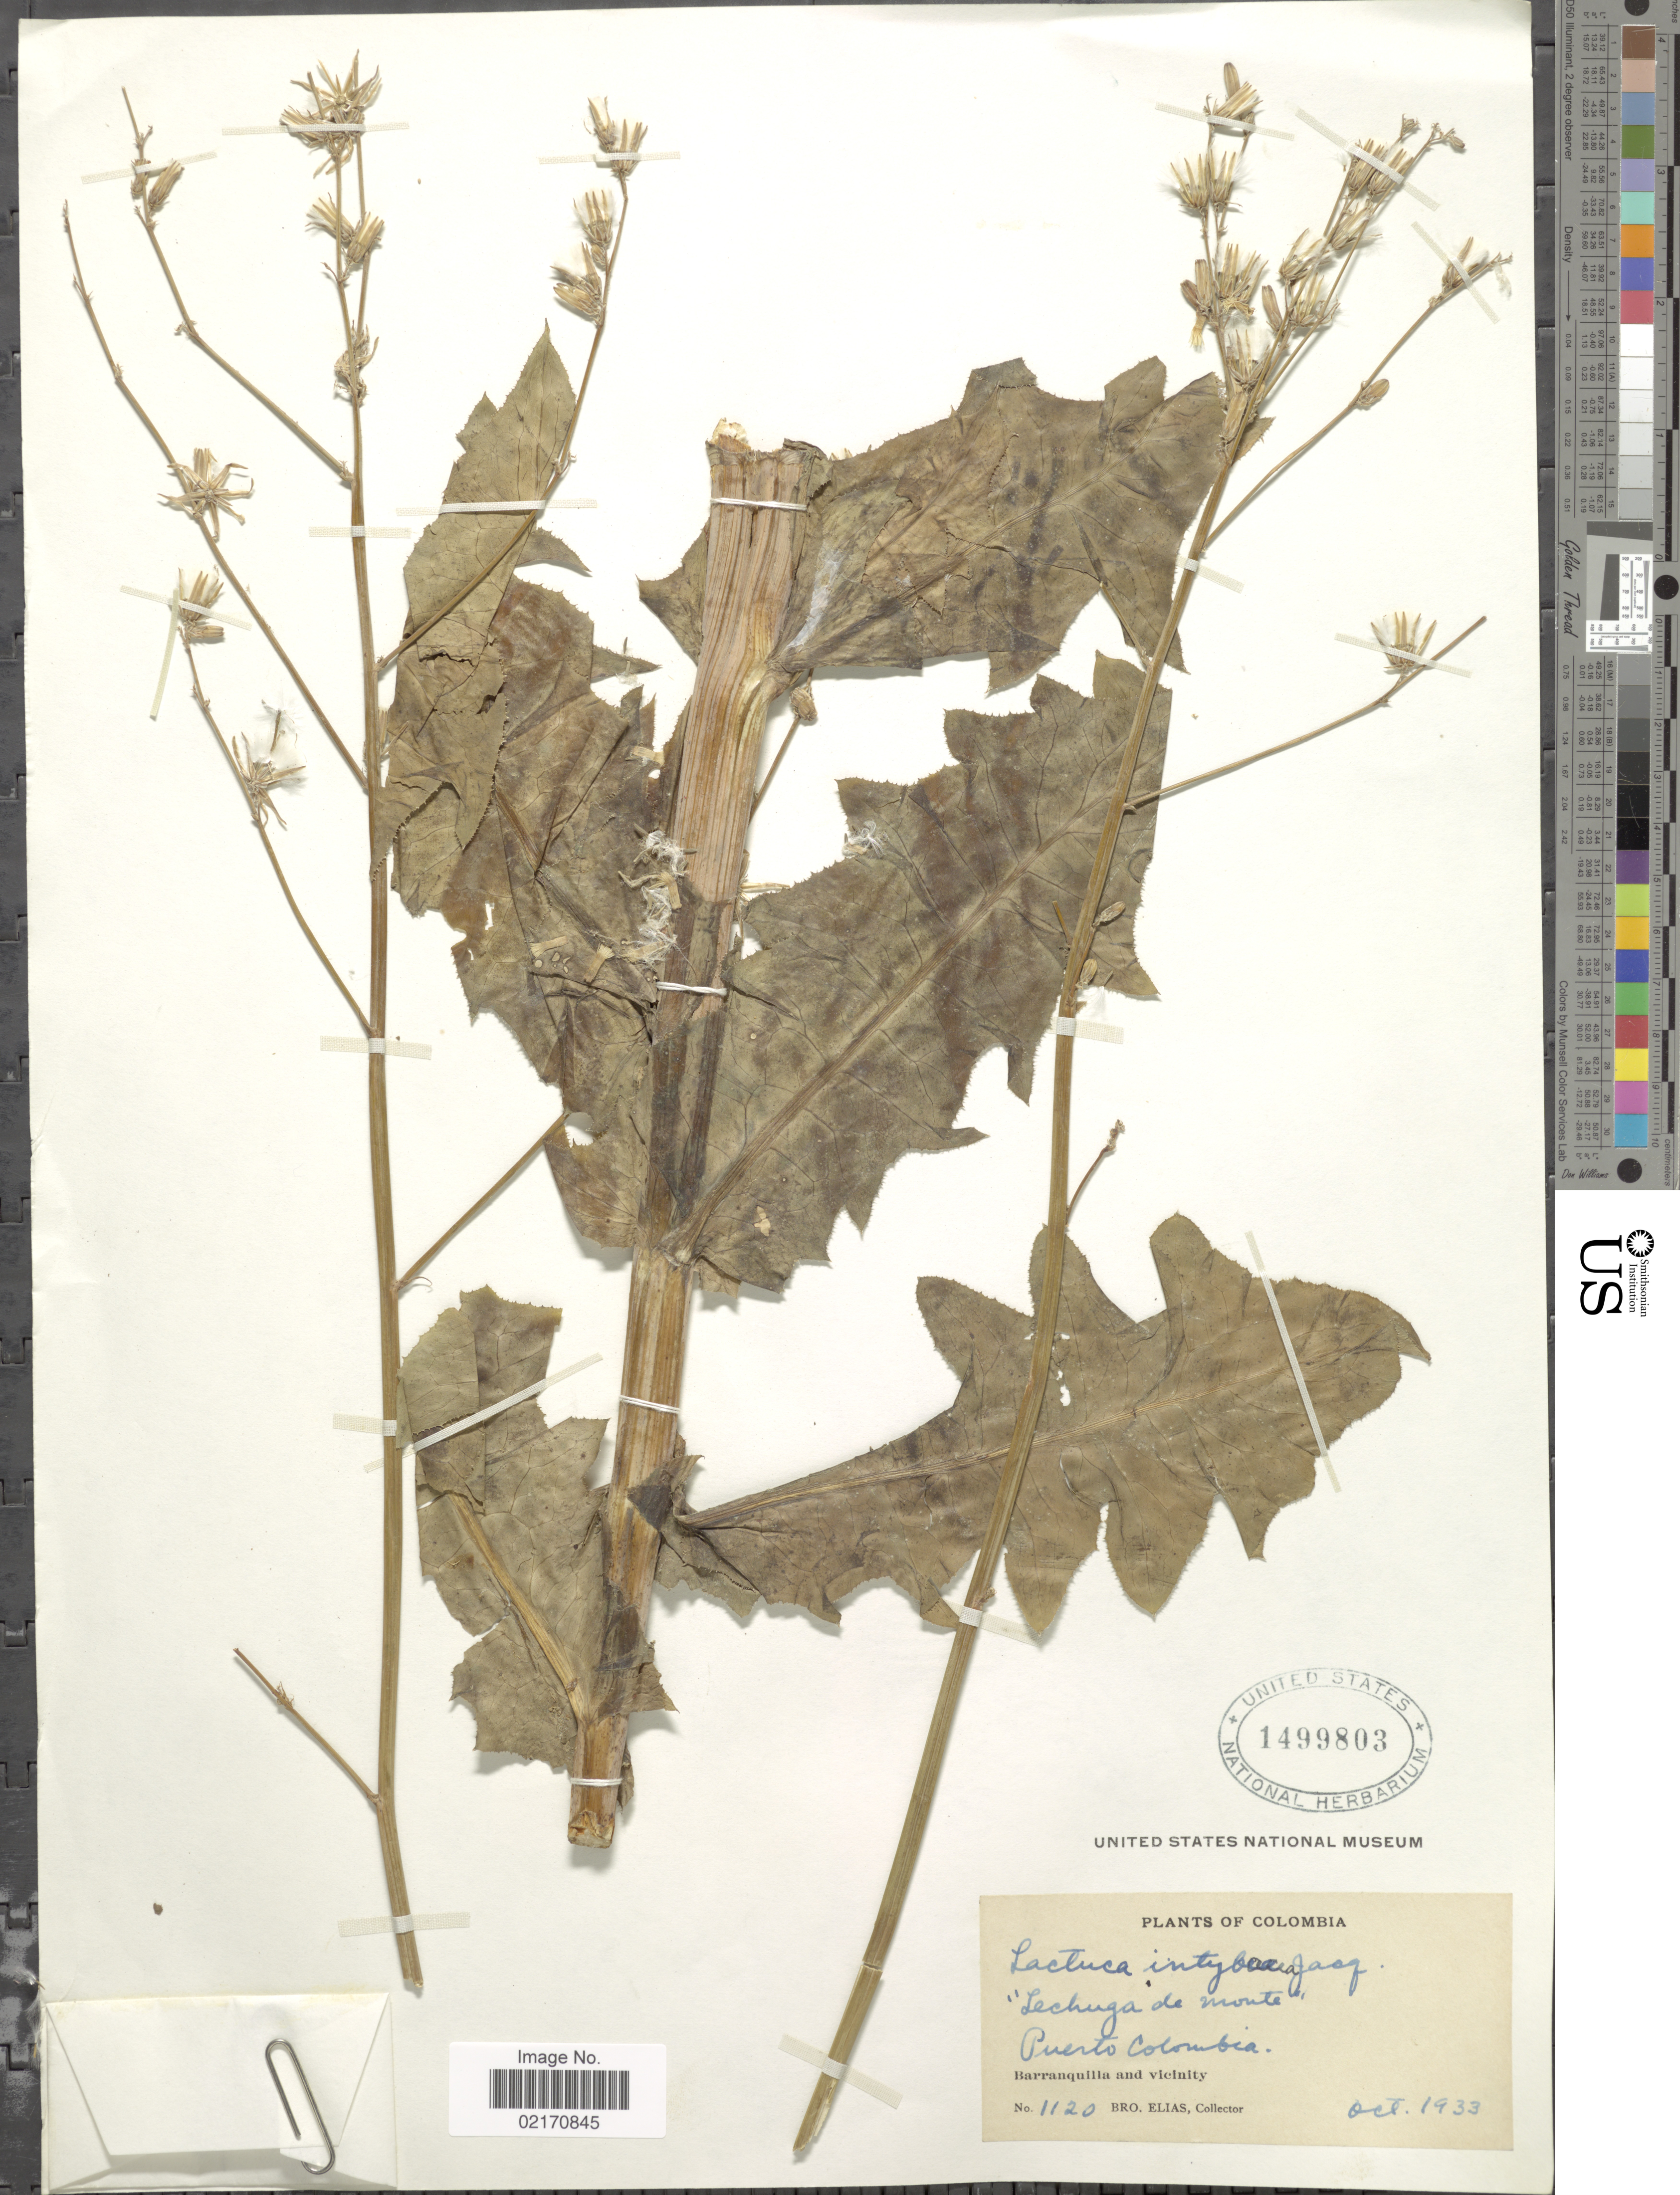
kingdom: Plantae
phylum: Tracheophyta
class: Magnoliopsida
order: Asterales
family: Asteraceae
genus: Launaea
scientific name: Launaea intybacea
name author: (Jacq.) Beauverd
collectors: Bro. Elias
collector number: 1120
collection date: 1933-10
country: Colombia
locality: Puerto Colombia, Barranquilla and Vicinity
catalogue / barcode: US 1499803